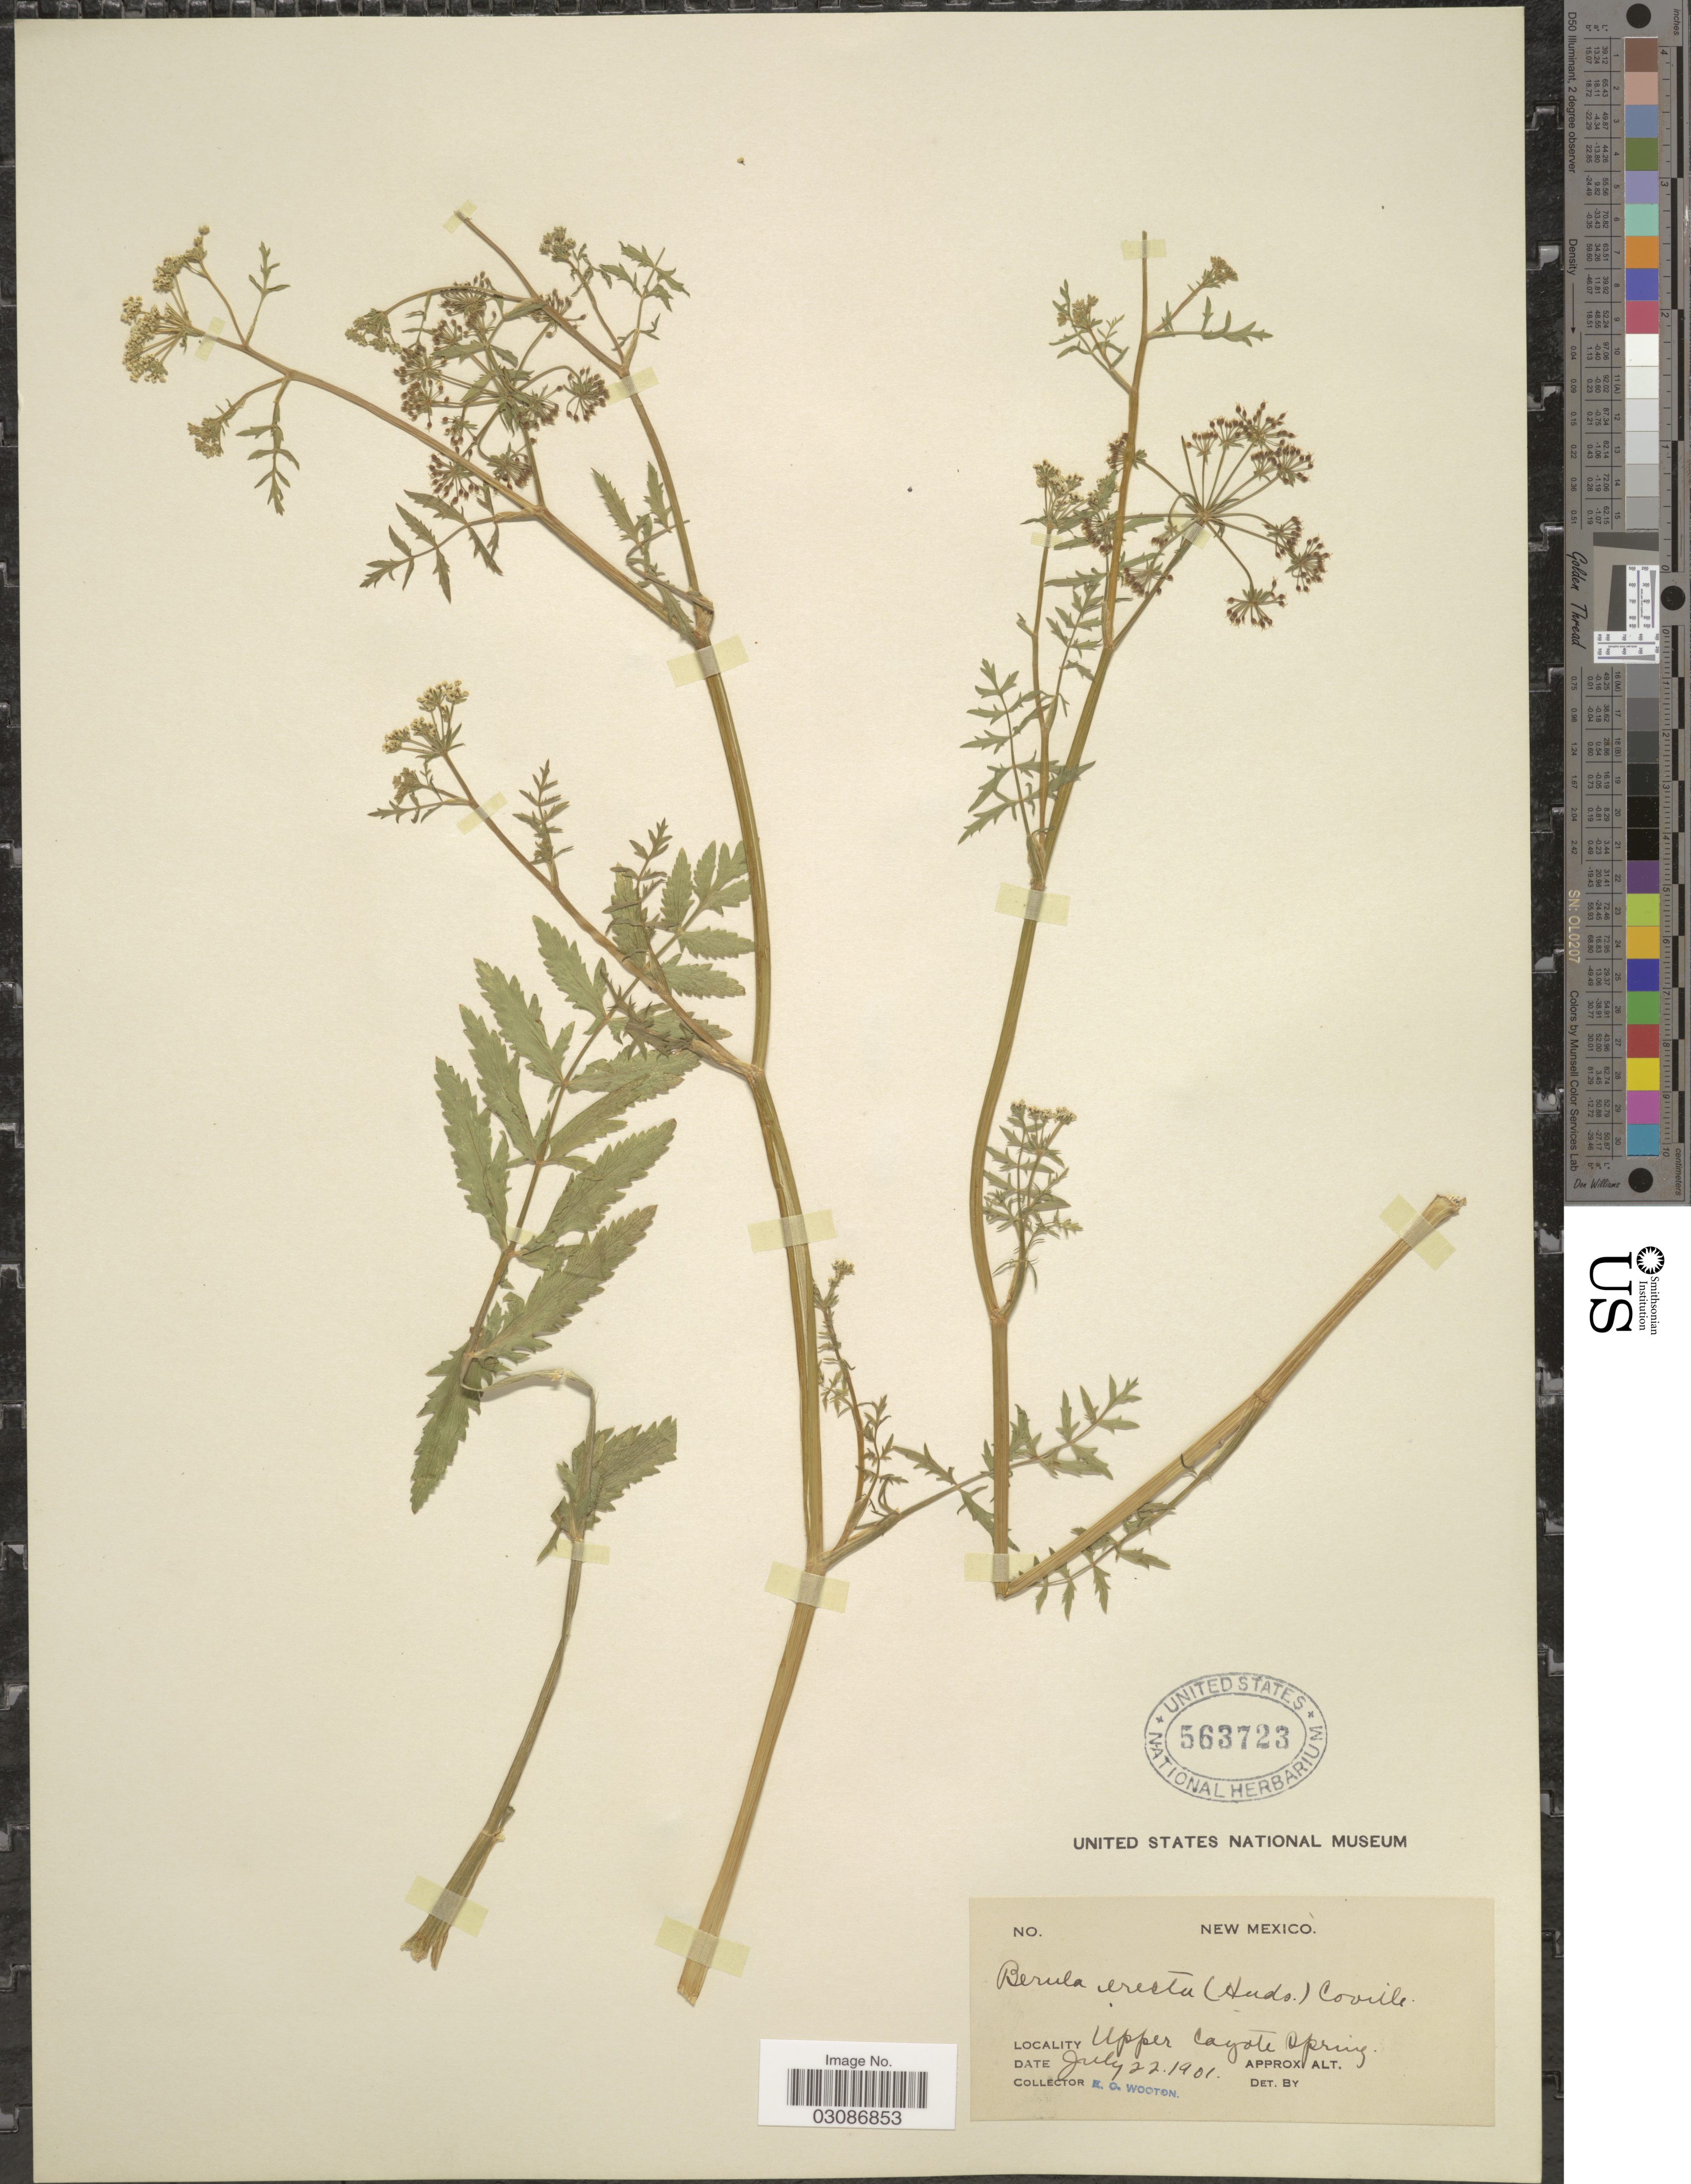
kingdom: Plantae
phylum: Tracheophyta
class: Magnoliopsida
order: Apiales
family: Apiaceae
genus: Berula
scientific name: Berula erecta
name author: (Huds.) Coville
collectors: E. O. Wooton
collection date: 1901-07-22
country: United States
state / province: New Mexico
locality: Upper Cayote Spring.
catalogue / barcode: US 563723